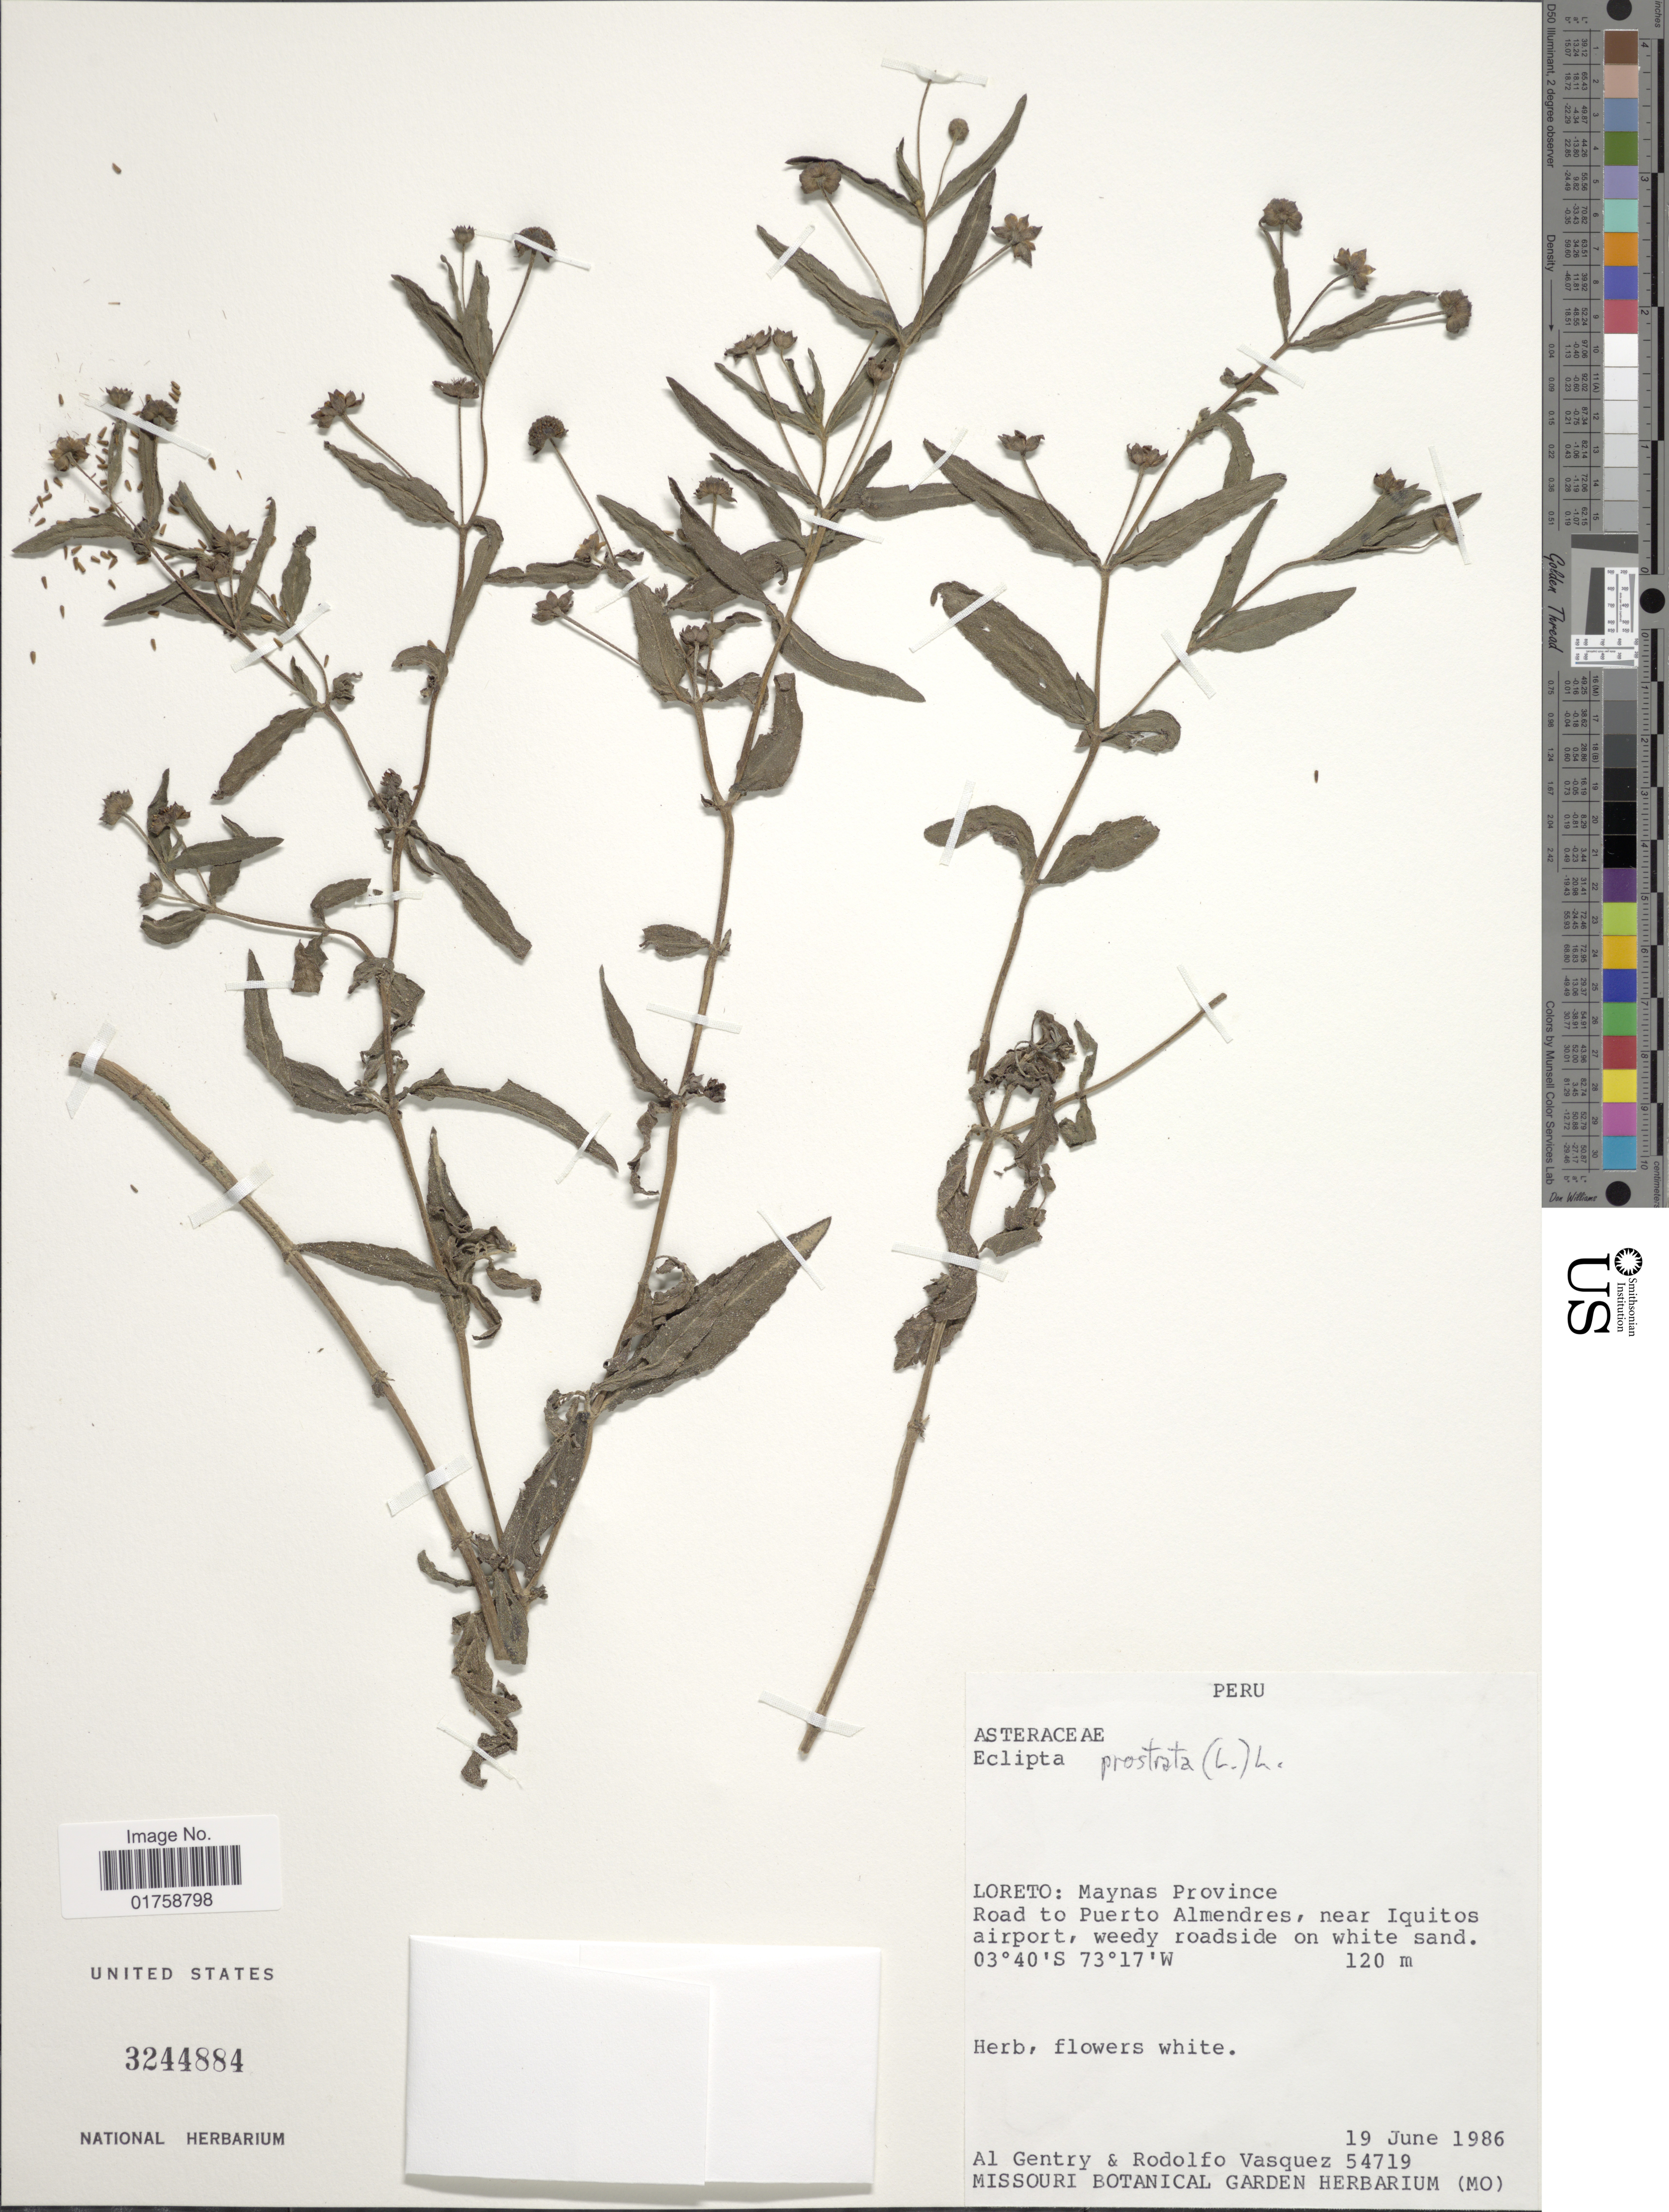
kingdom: Plantae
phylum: Tracheophyta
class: Magnoliopsida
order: Asterales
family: Asteraceae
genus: Eclipta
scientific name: Eclipta sp.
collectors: A. H. Gentry & R. Vasquez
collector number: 54719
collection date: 1986-06-19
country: Peru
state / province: Loreto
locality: Loreto: Maynas Province. Road to Puerto Almendres, near Iquitos airport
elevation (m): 120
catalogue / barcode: US 3244884